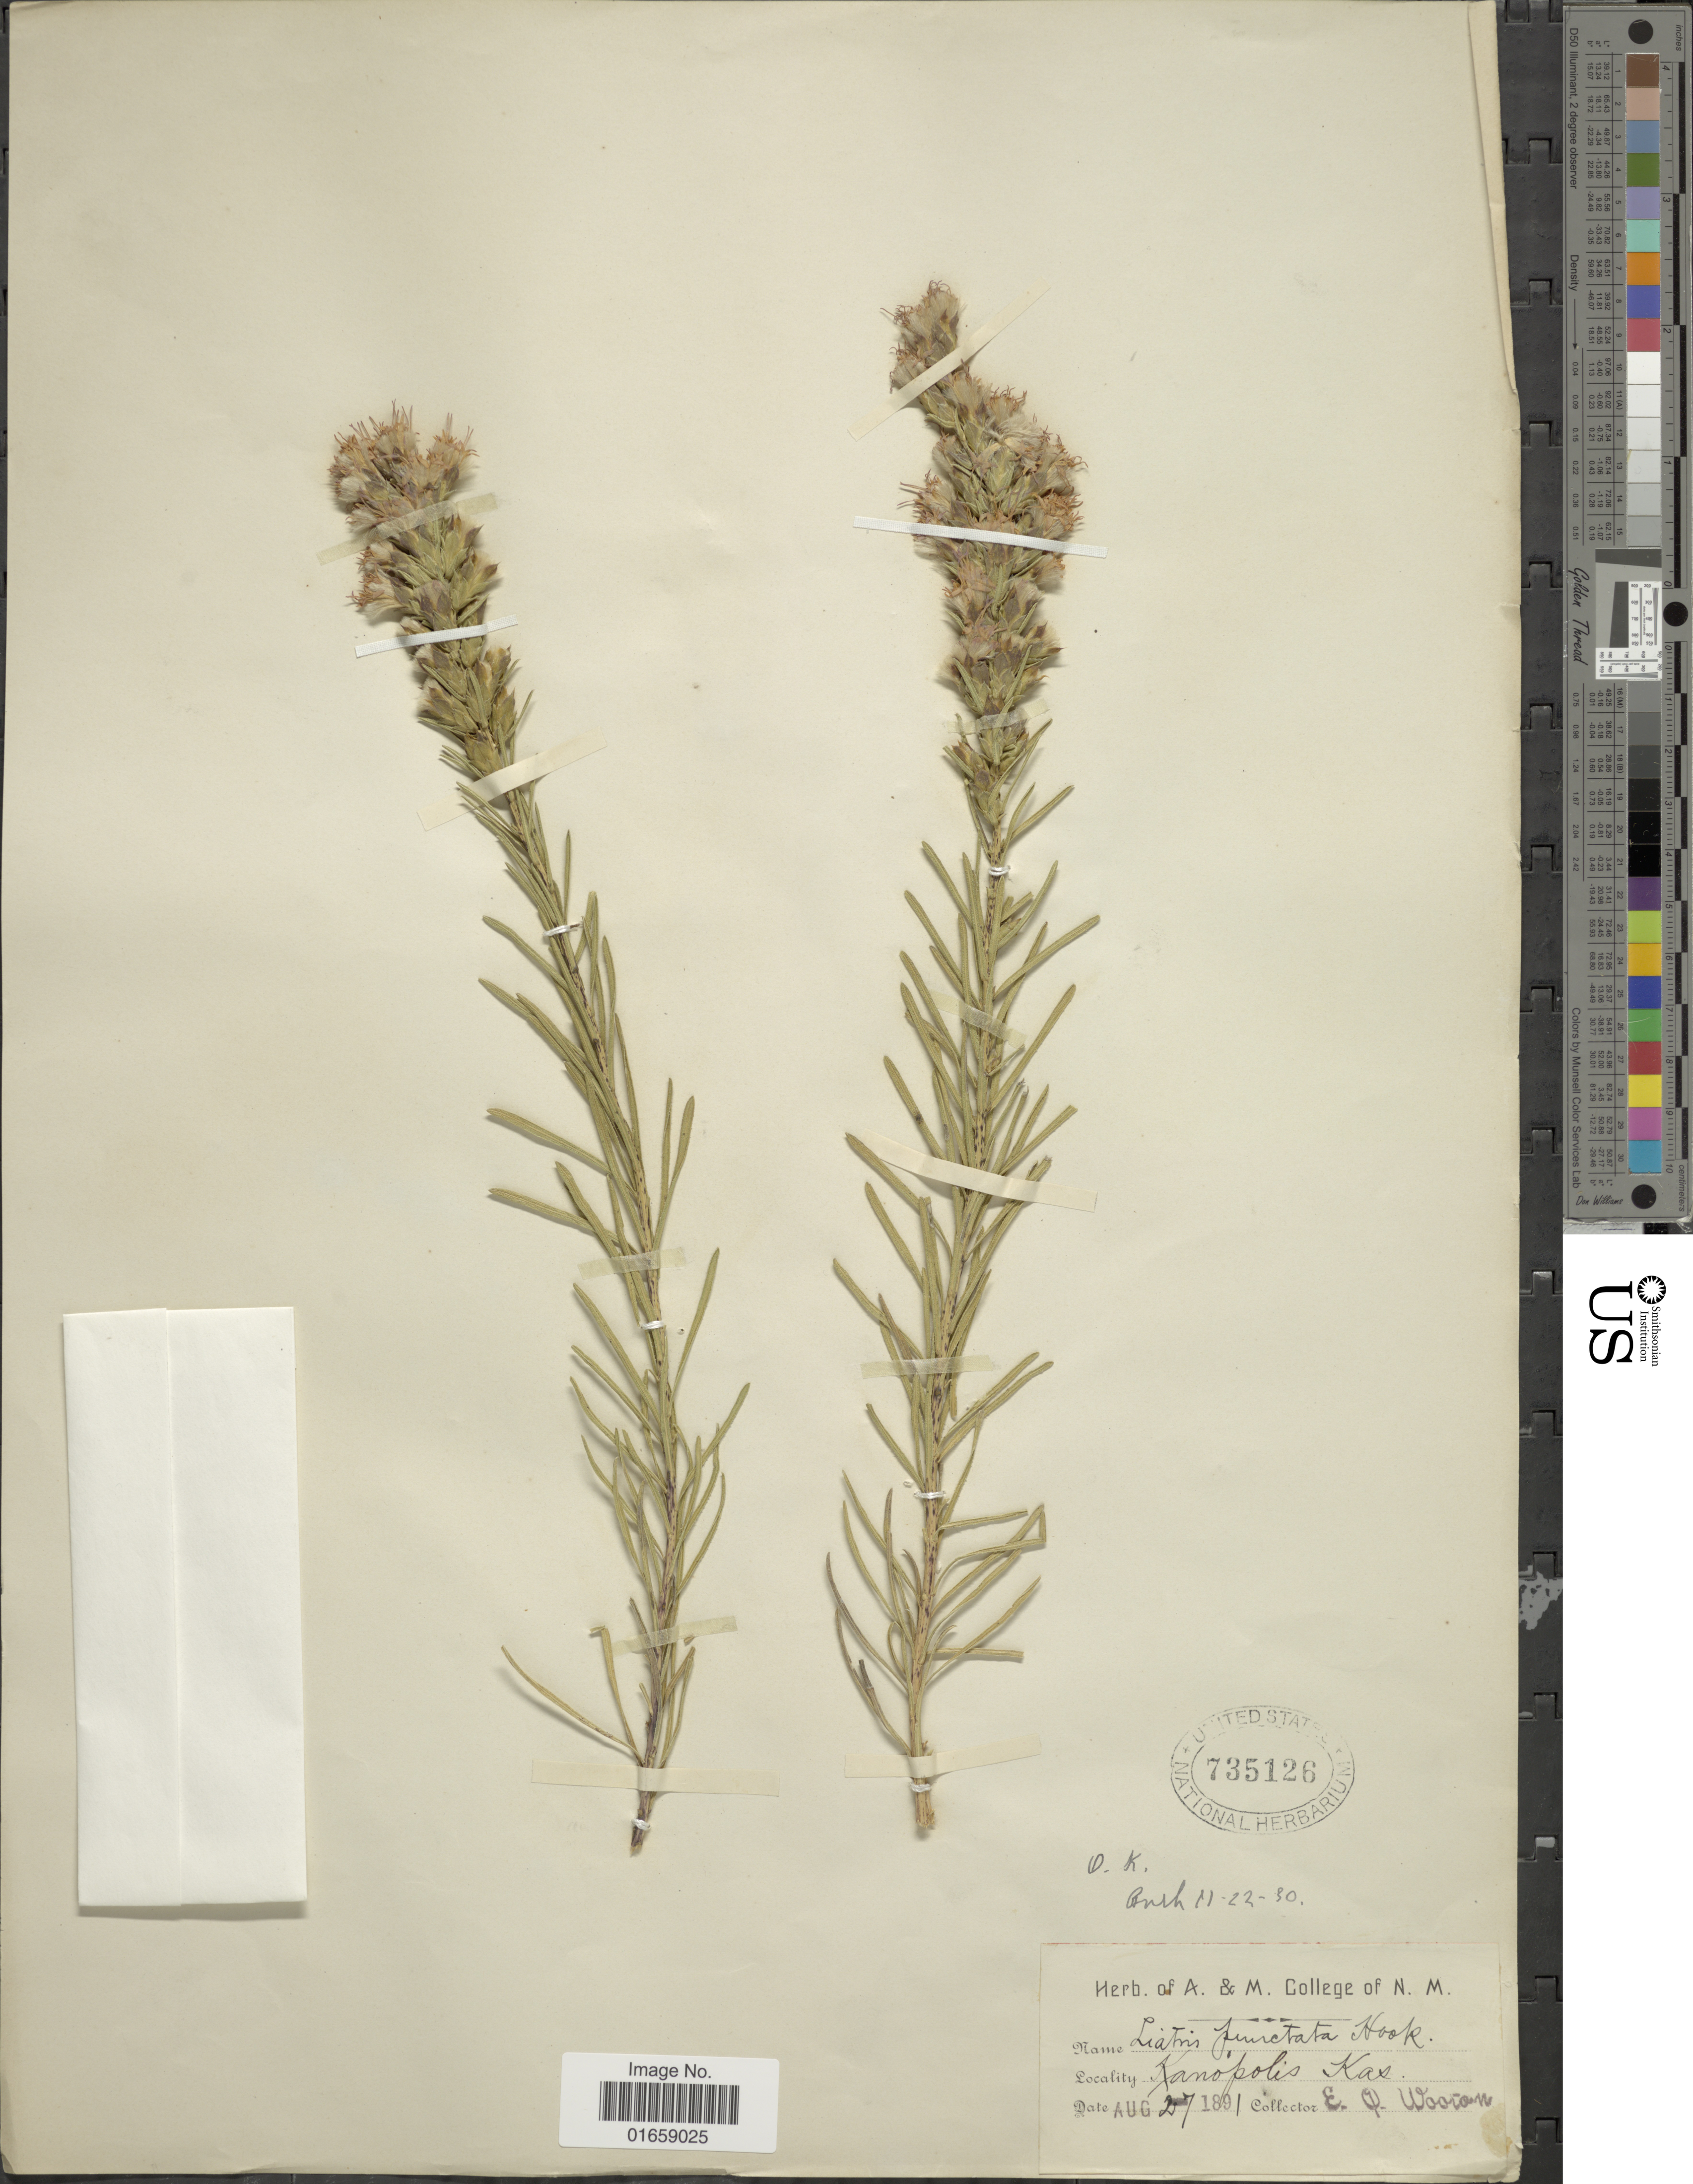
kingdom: Plantae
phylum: Tracheophyta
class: Magnoliopsida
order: Asterales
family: Asteraceae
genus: Liatris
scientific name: Liatris punctata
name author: Hook.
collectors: E. O. Wooton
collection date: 1891-08-27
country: United States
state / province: Kansas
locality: Kanopolis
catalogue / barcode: US 735126